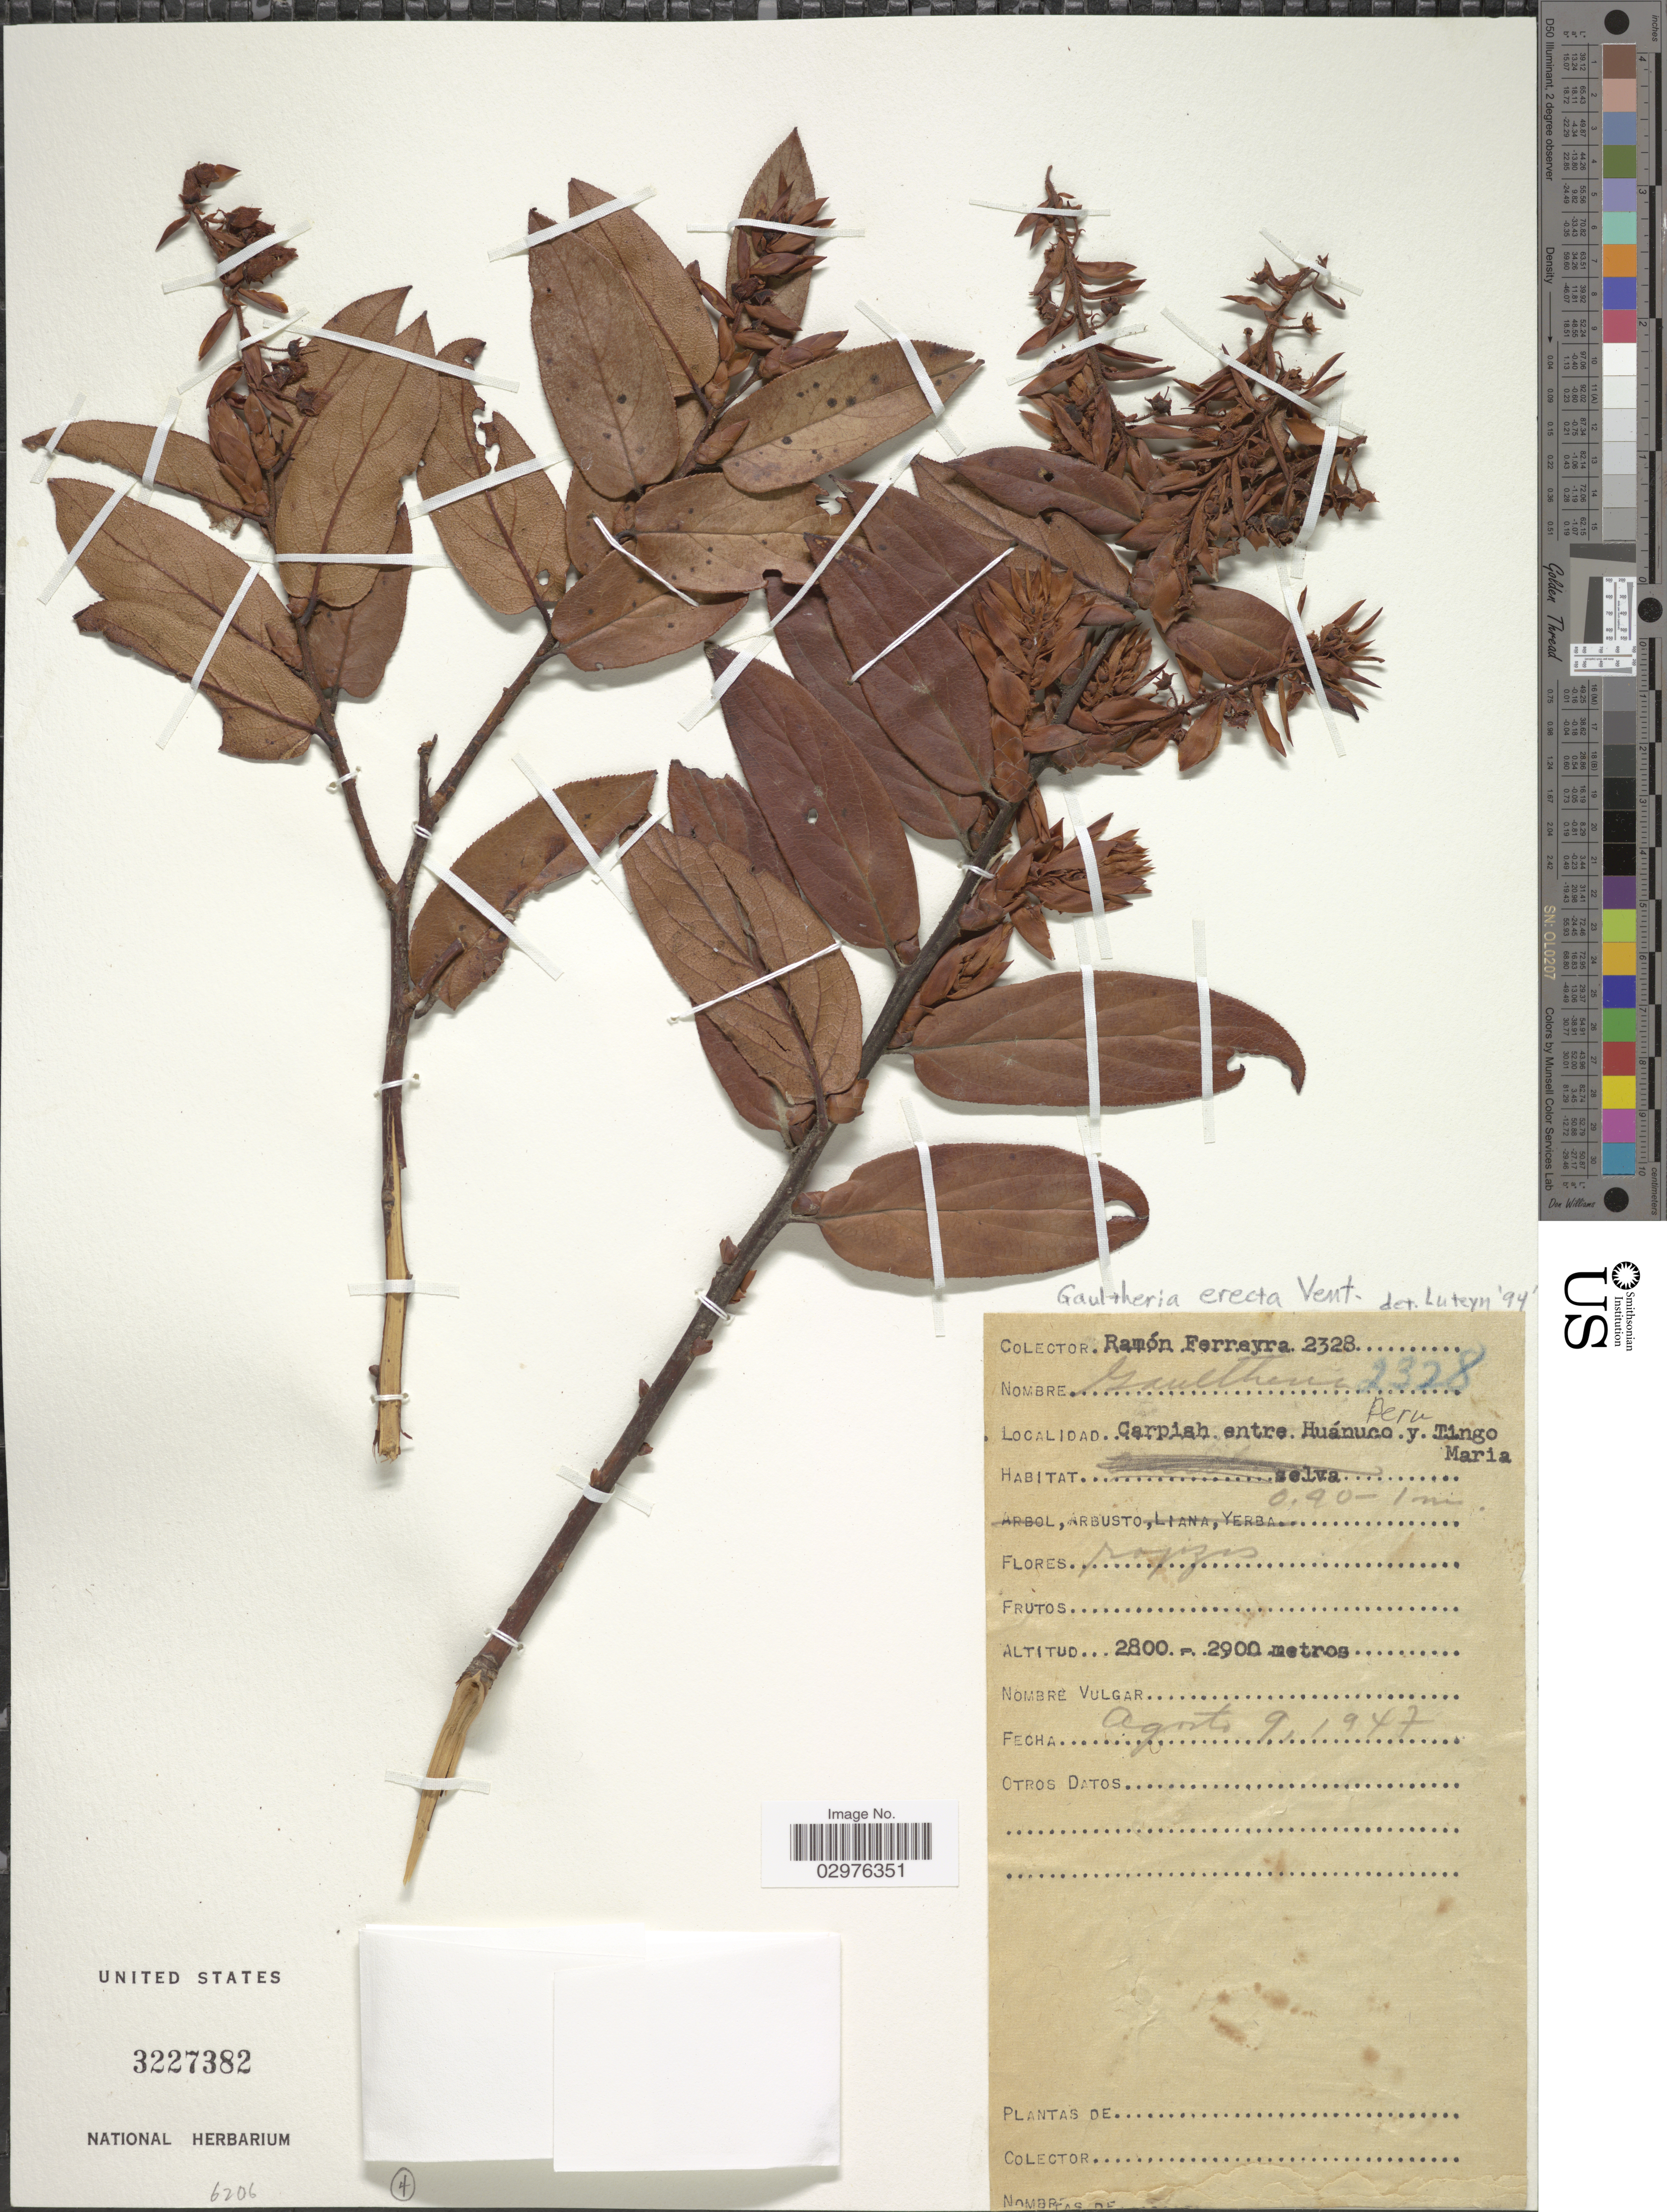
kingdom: Plantae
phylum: Tracheophyta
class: Magnoliopsida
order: Ericales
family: Ericaceae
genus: Gaultheria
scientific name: Gaultheria erecta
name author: Vent.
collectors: R. A. Ferreyra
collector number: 2328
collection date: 1947-08-09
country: Peru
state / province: Huánuco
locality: Carpish entre Huánuco y Tingo Maria.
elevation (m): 2800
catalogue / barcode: US 3227382